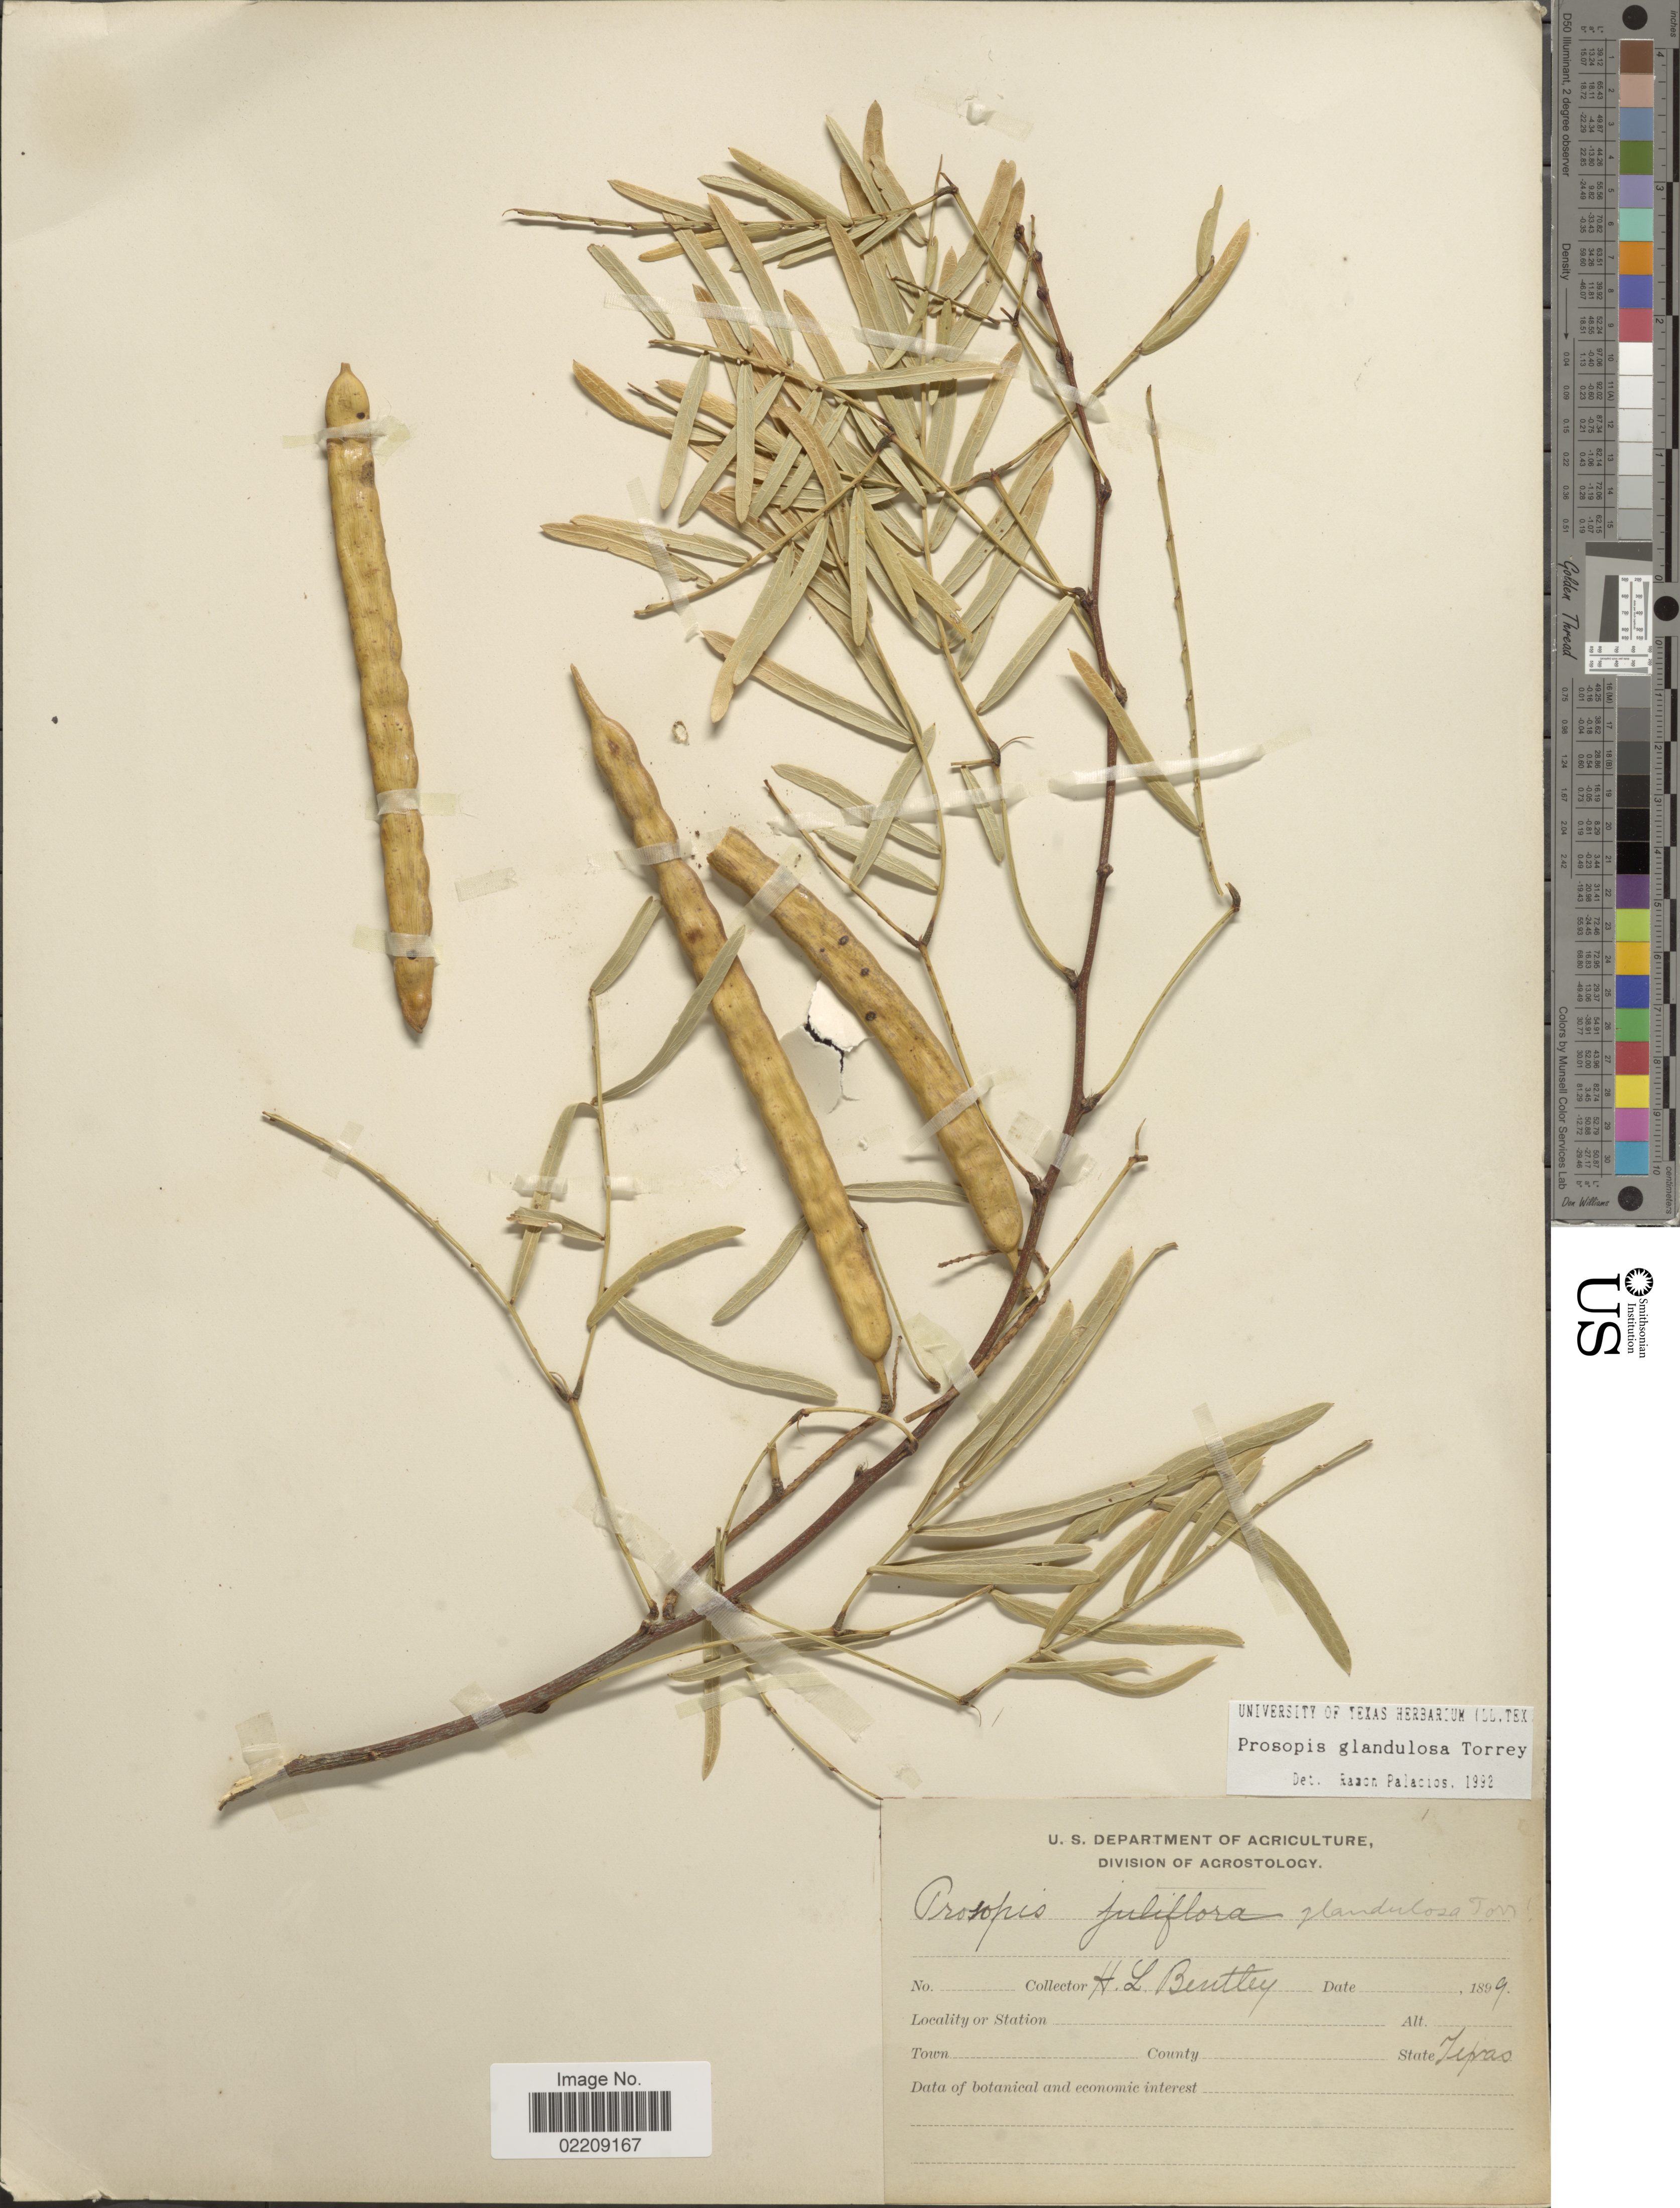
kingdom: Plantae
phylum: Tracheophyta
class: Magnoliopsida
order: Fabales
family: Fabaceae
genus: Neltuma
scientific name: Neltuma glandulosa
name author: (Torr.) Britton & Rose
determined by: Strong, Mark T., (BOT), Smithsonian Institution - National Museum of Natural History (UNITED STATES)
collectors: H. Bentley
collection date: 1889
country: United States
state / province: Texas